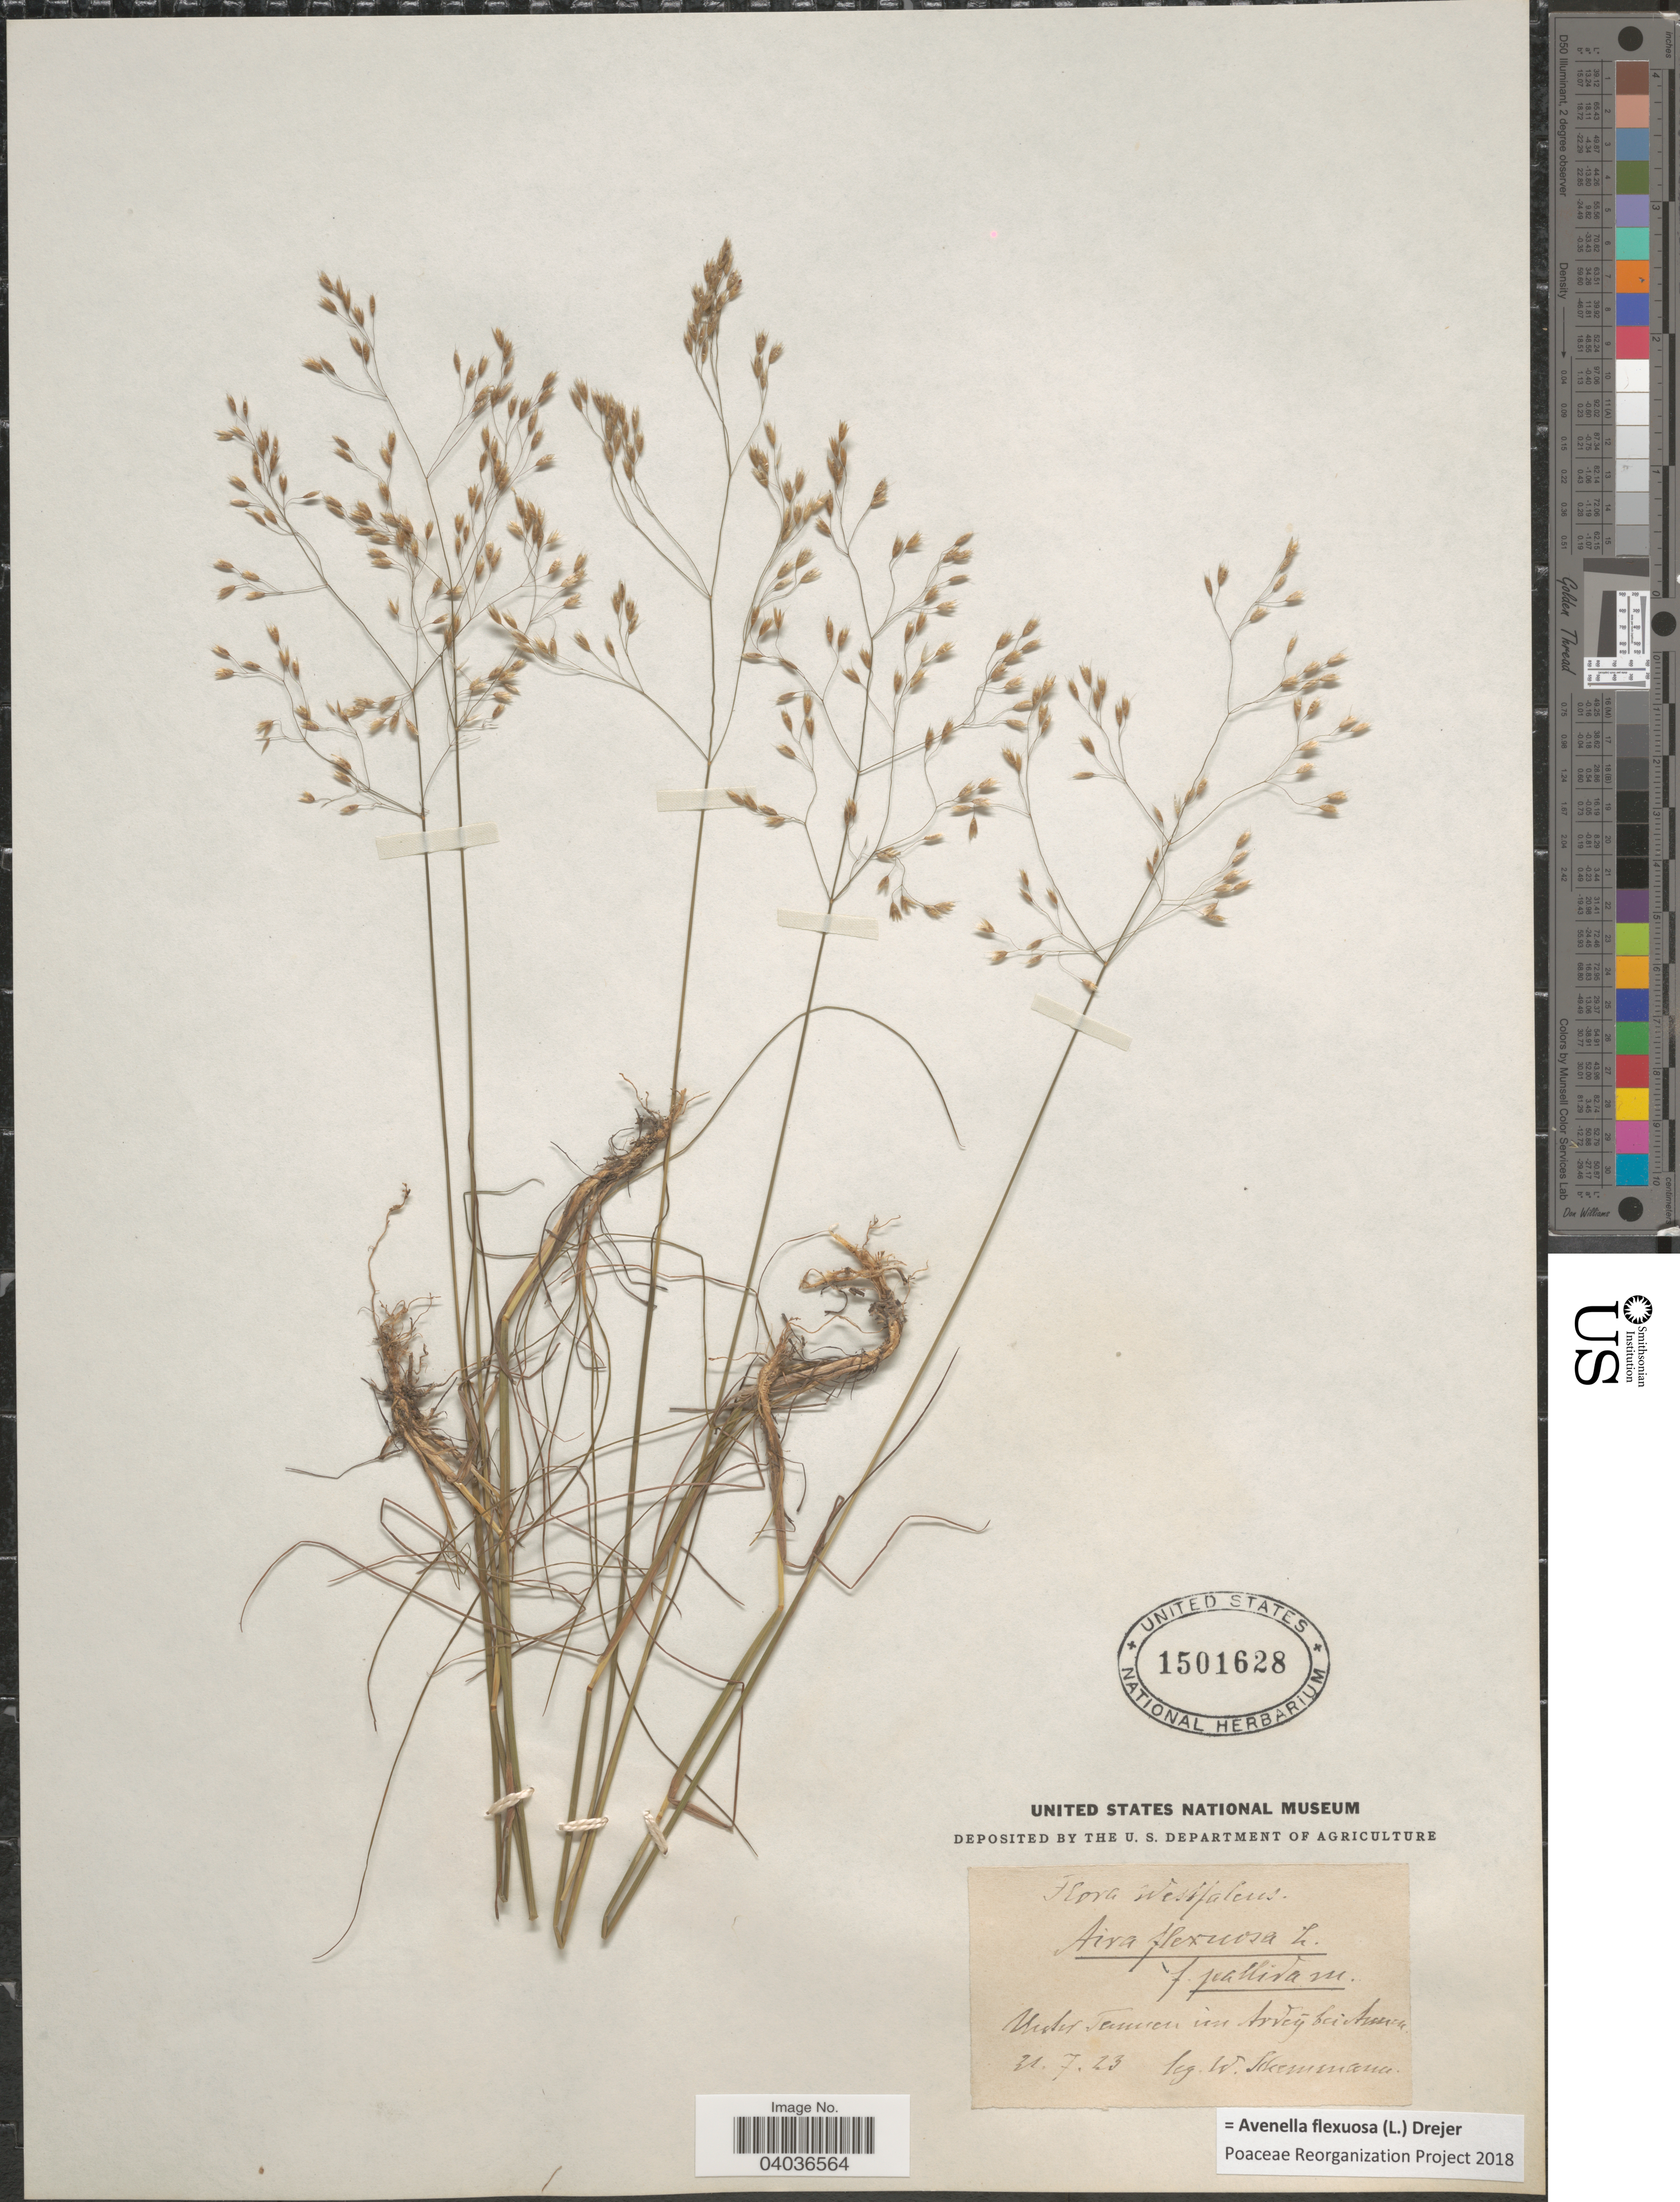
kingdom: Plantae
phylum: Tracheophyta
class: Liliopsida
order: Poales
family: Poaceae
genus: Avenella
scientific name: Avenella flexuosa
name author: (L.) Drejer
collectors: W. Schemmann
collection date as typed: Transcribed d/m/y: 21/7/23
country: Germany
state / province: Nordrhein-Westfalen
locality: Westfalens. Unter Tennen im Ardey bei Amun. [interpreted]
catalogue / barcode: US 1501628